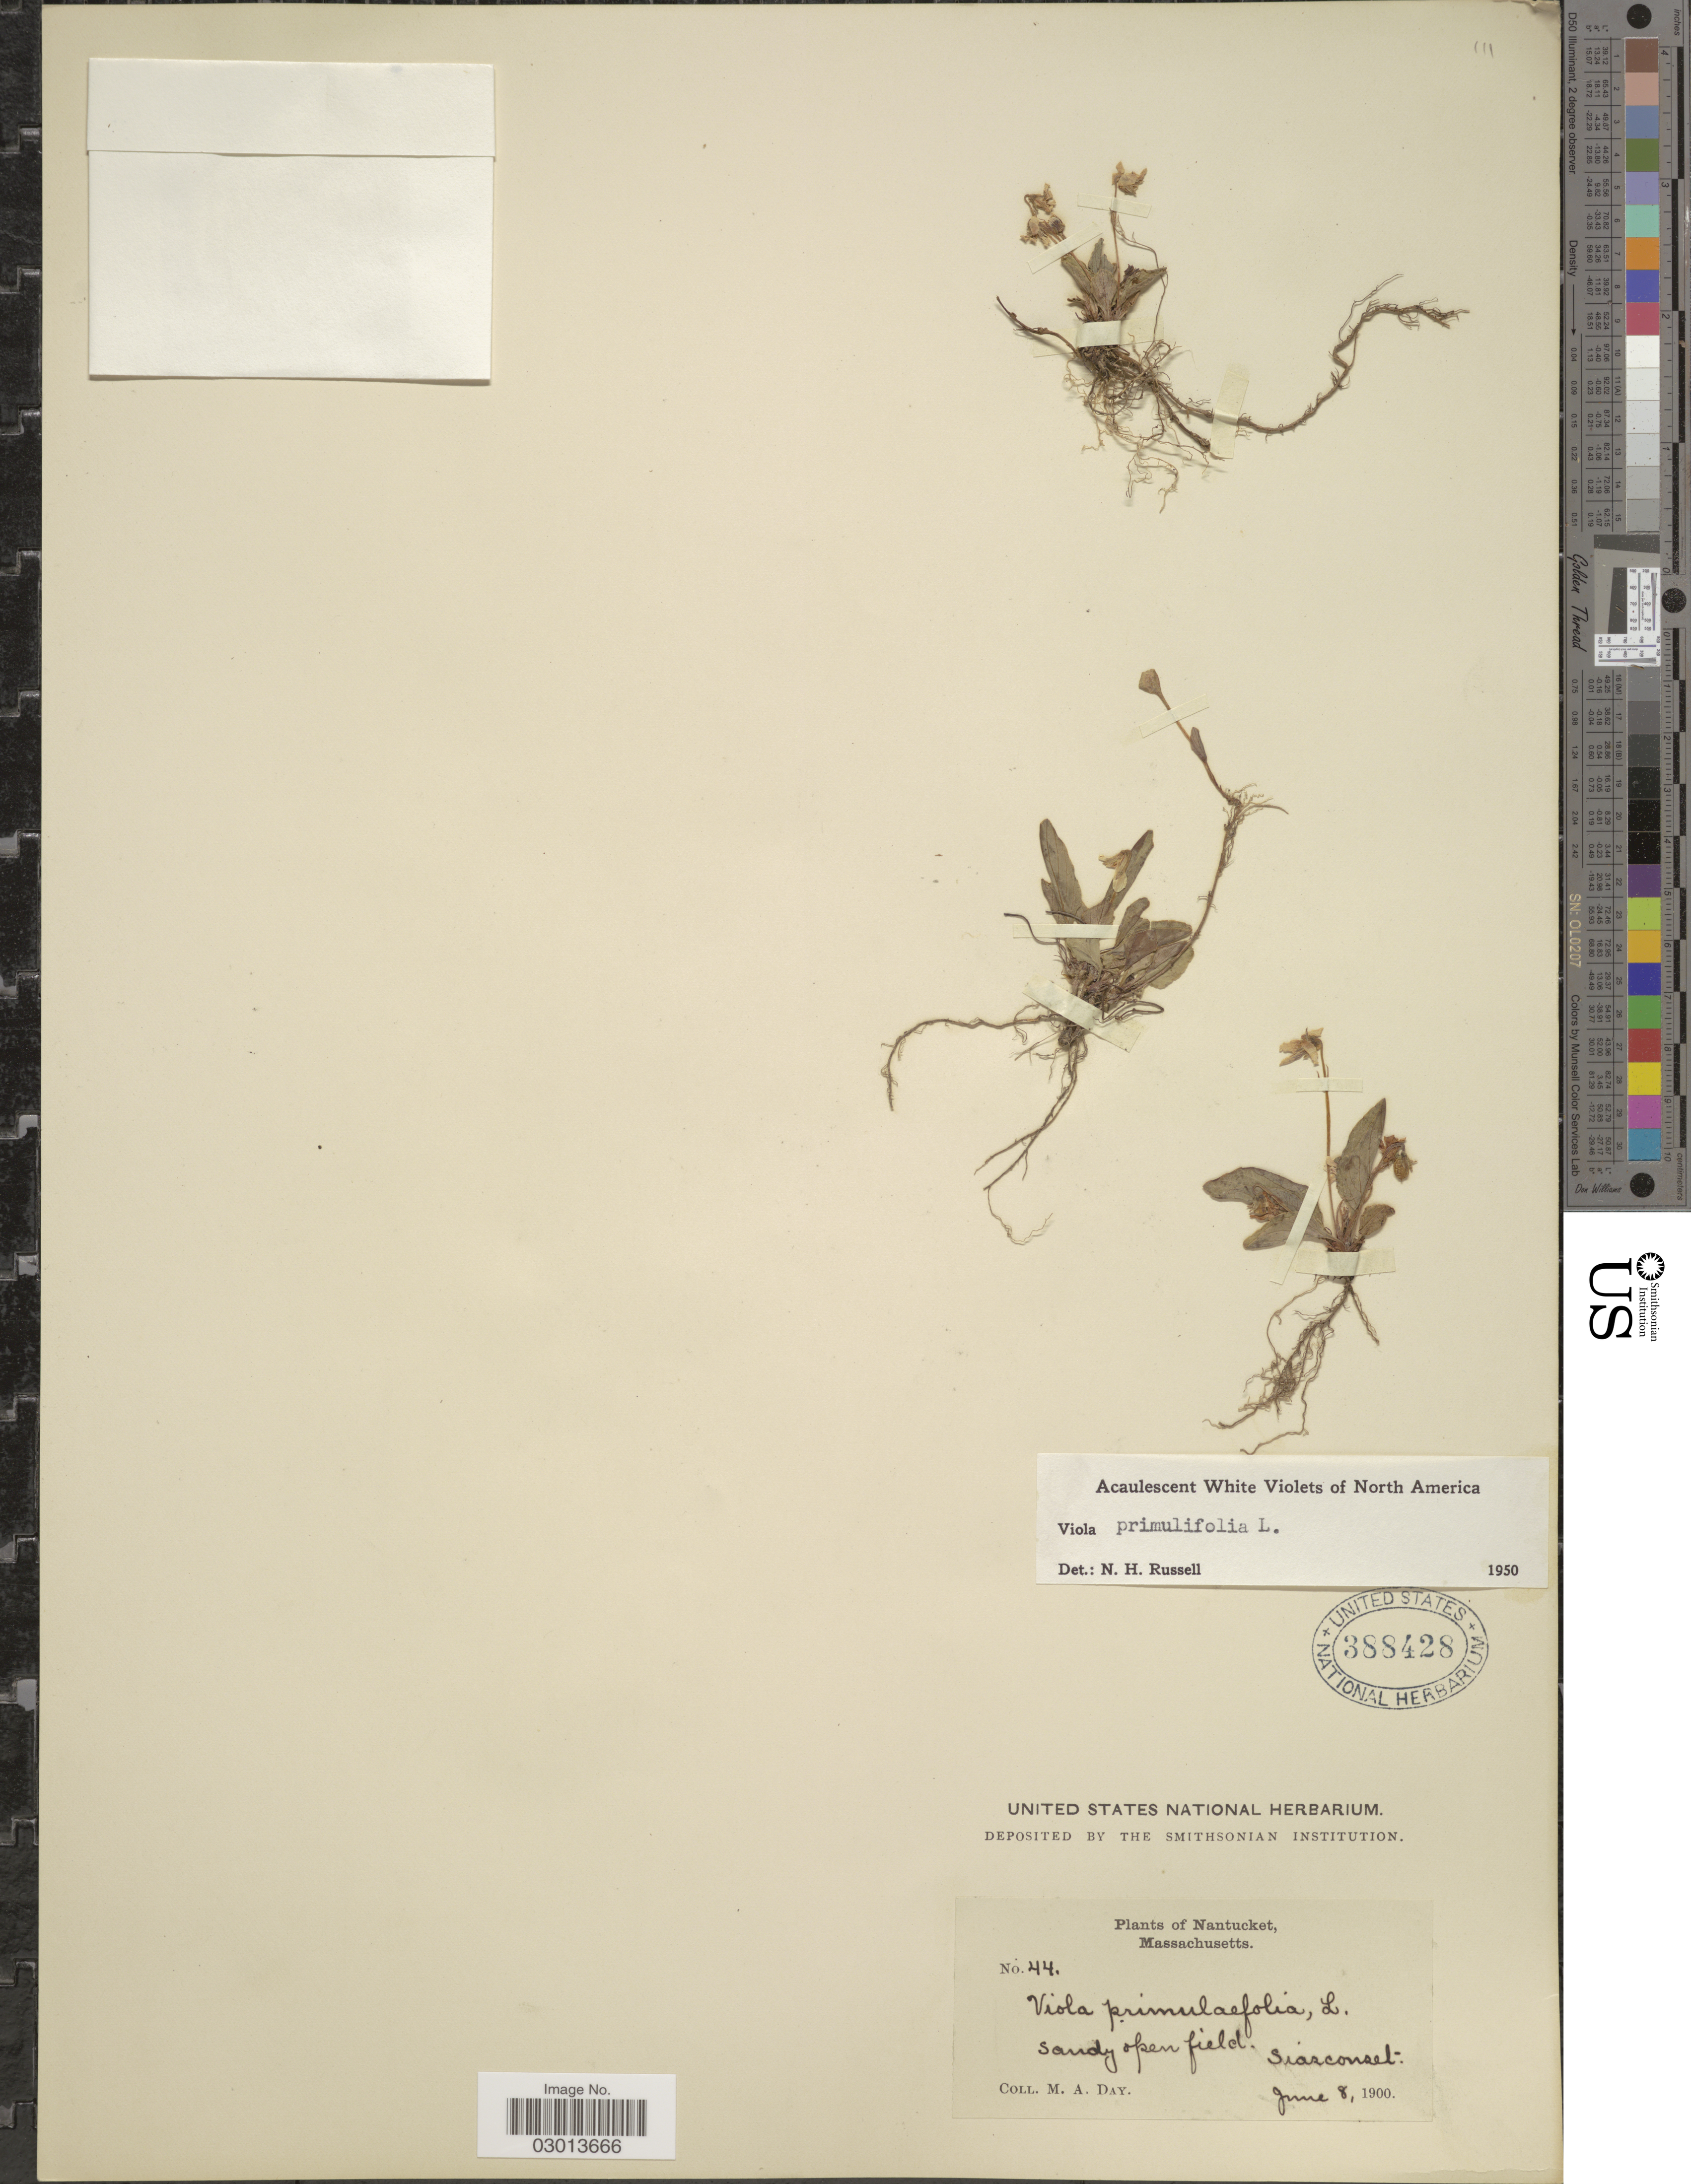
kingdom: Plantae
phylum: Tracheophyta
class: Magnoliopsida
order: Malpighiales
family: Violaceae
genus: Viola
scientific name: Viola primulifolia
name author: L.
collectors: M. Day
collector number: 44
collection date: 1900-06-08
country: United States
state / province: Massachusetts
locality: Nantucket. Siasconset.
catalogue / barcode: US 388428